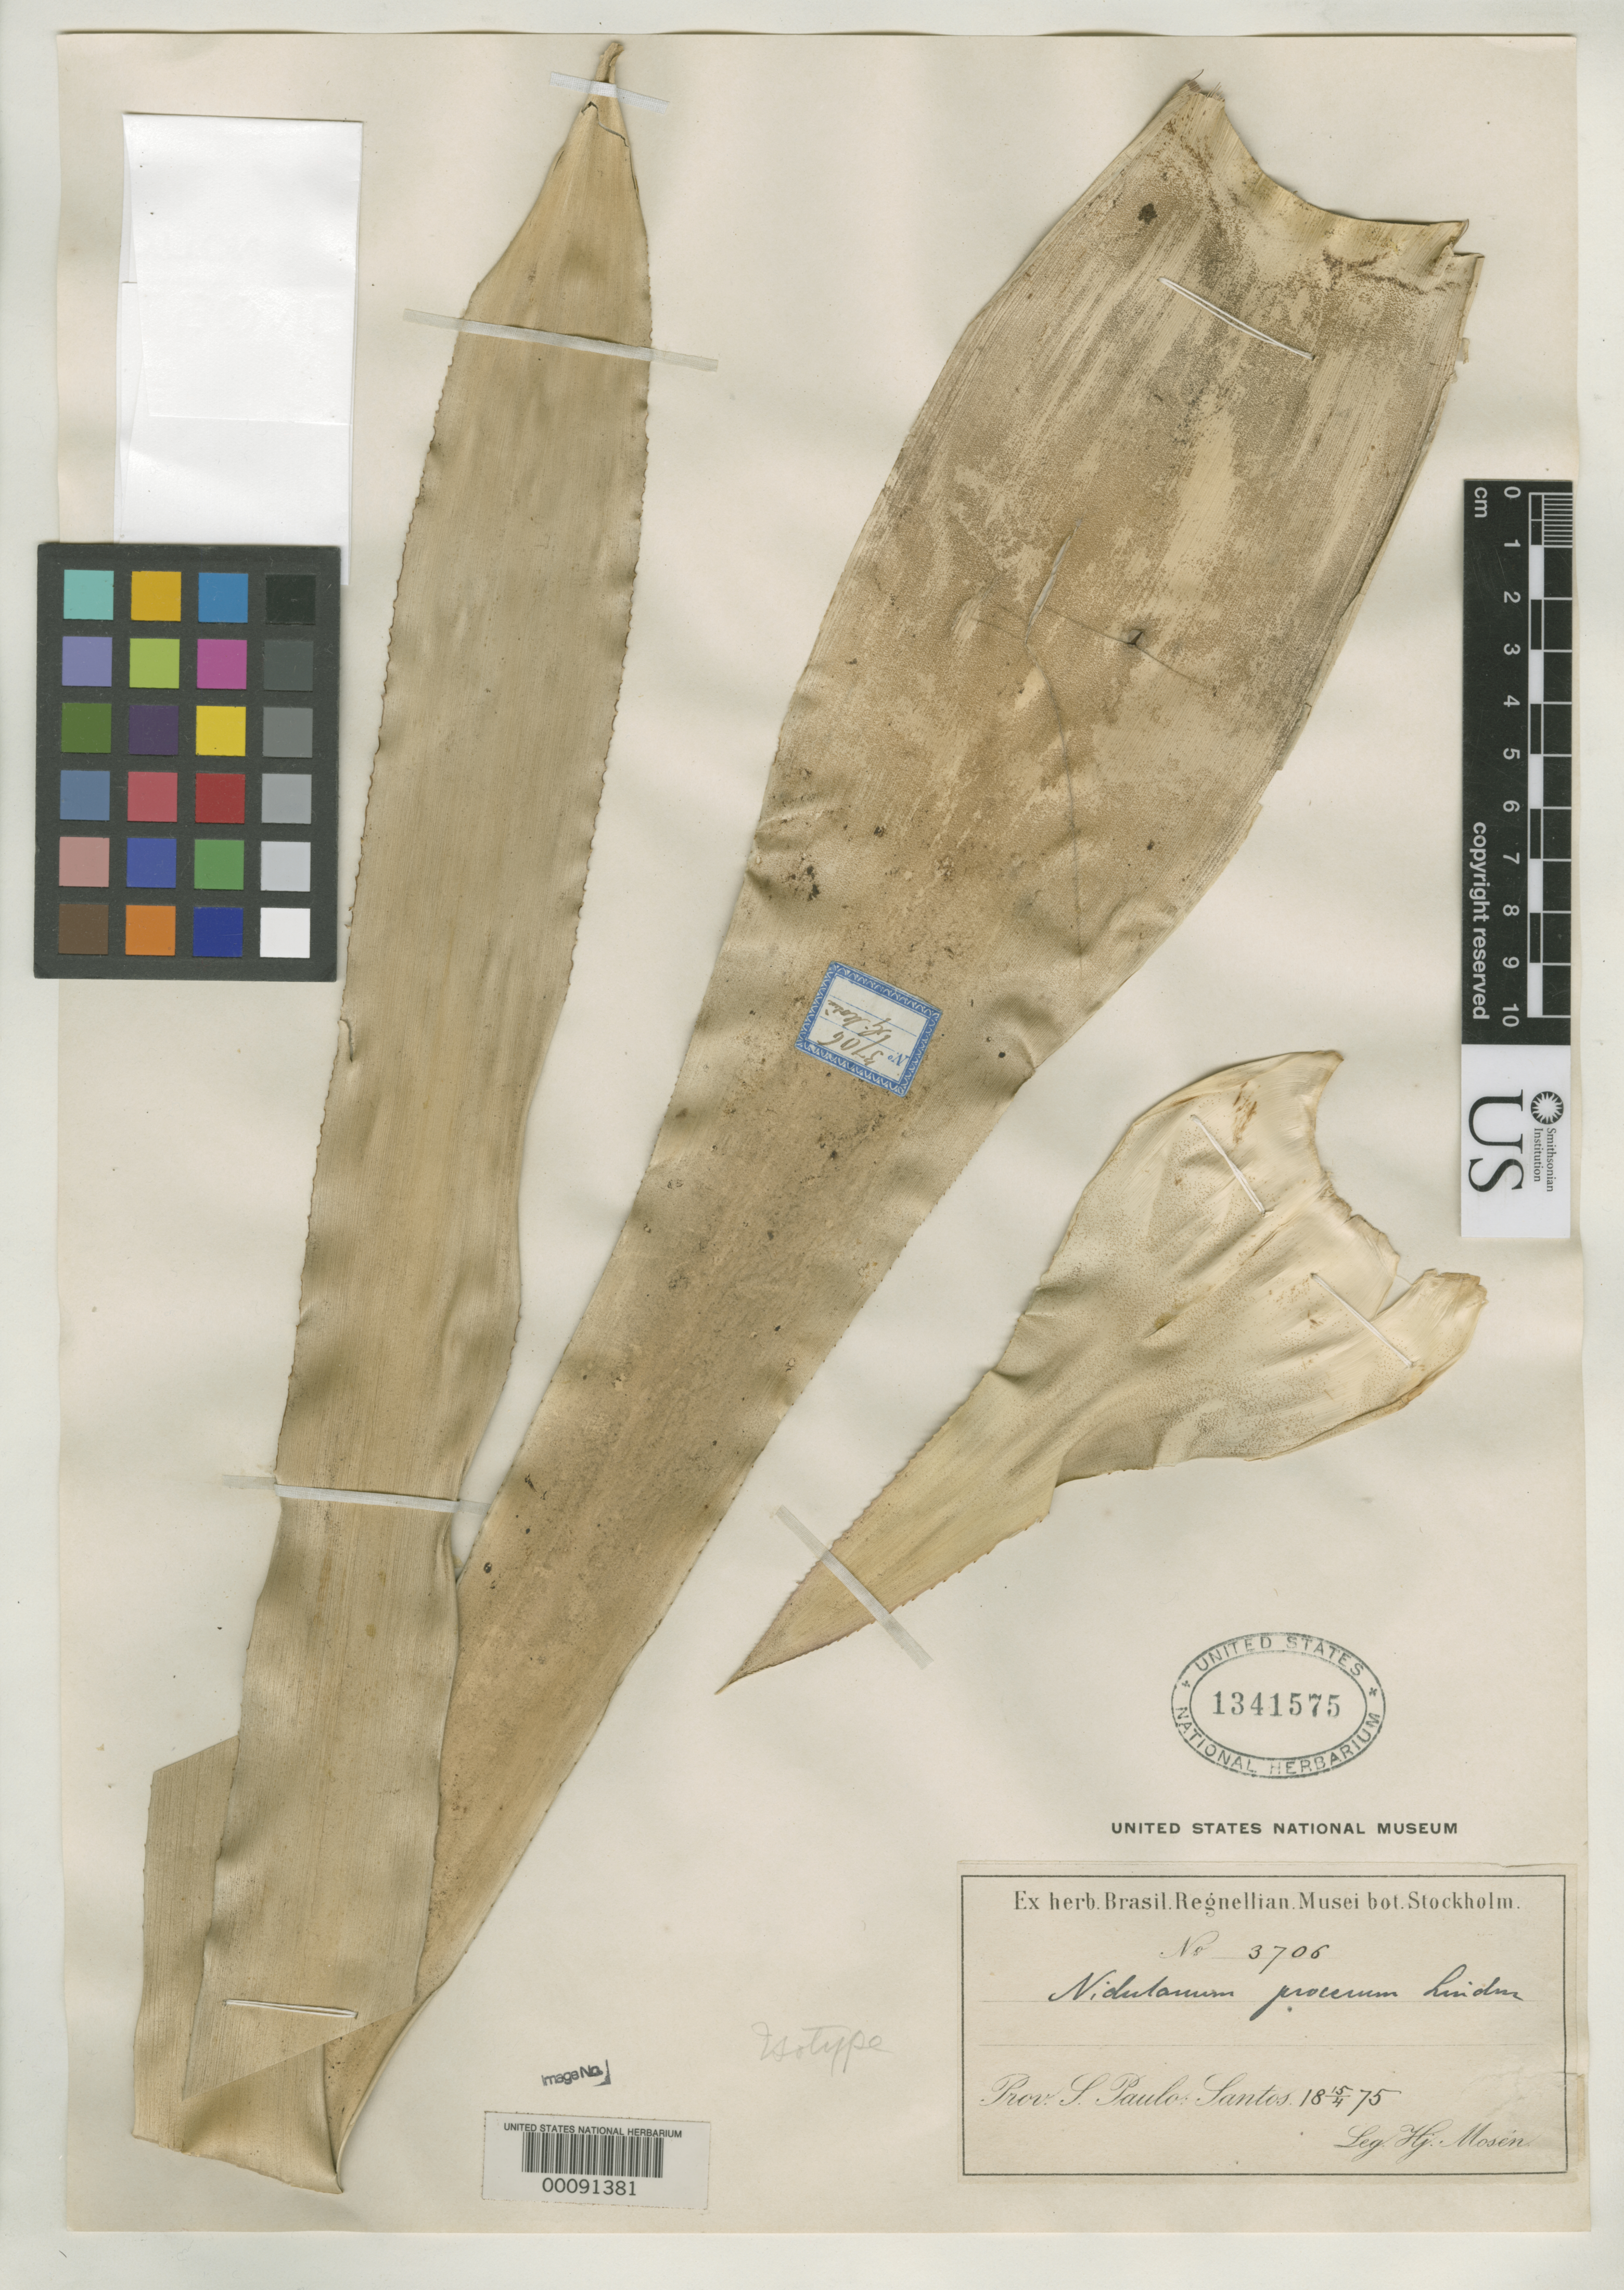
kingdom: Plantae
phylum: Tracheophyta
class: Liliopsida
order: Poales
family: Bromeliaceae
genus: Nidularium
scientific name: Nidularium procerum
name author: Lindm.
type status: Isotype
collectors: C. Mosen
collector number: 3706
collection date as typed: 15 Apr 1875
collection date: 1875-04-15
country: Brazil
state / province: São Paulo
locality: Santos.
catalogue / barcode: US 1341575